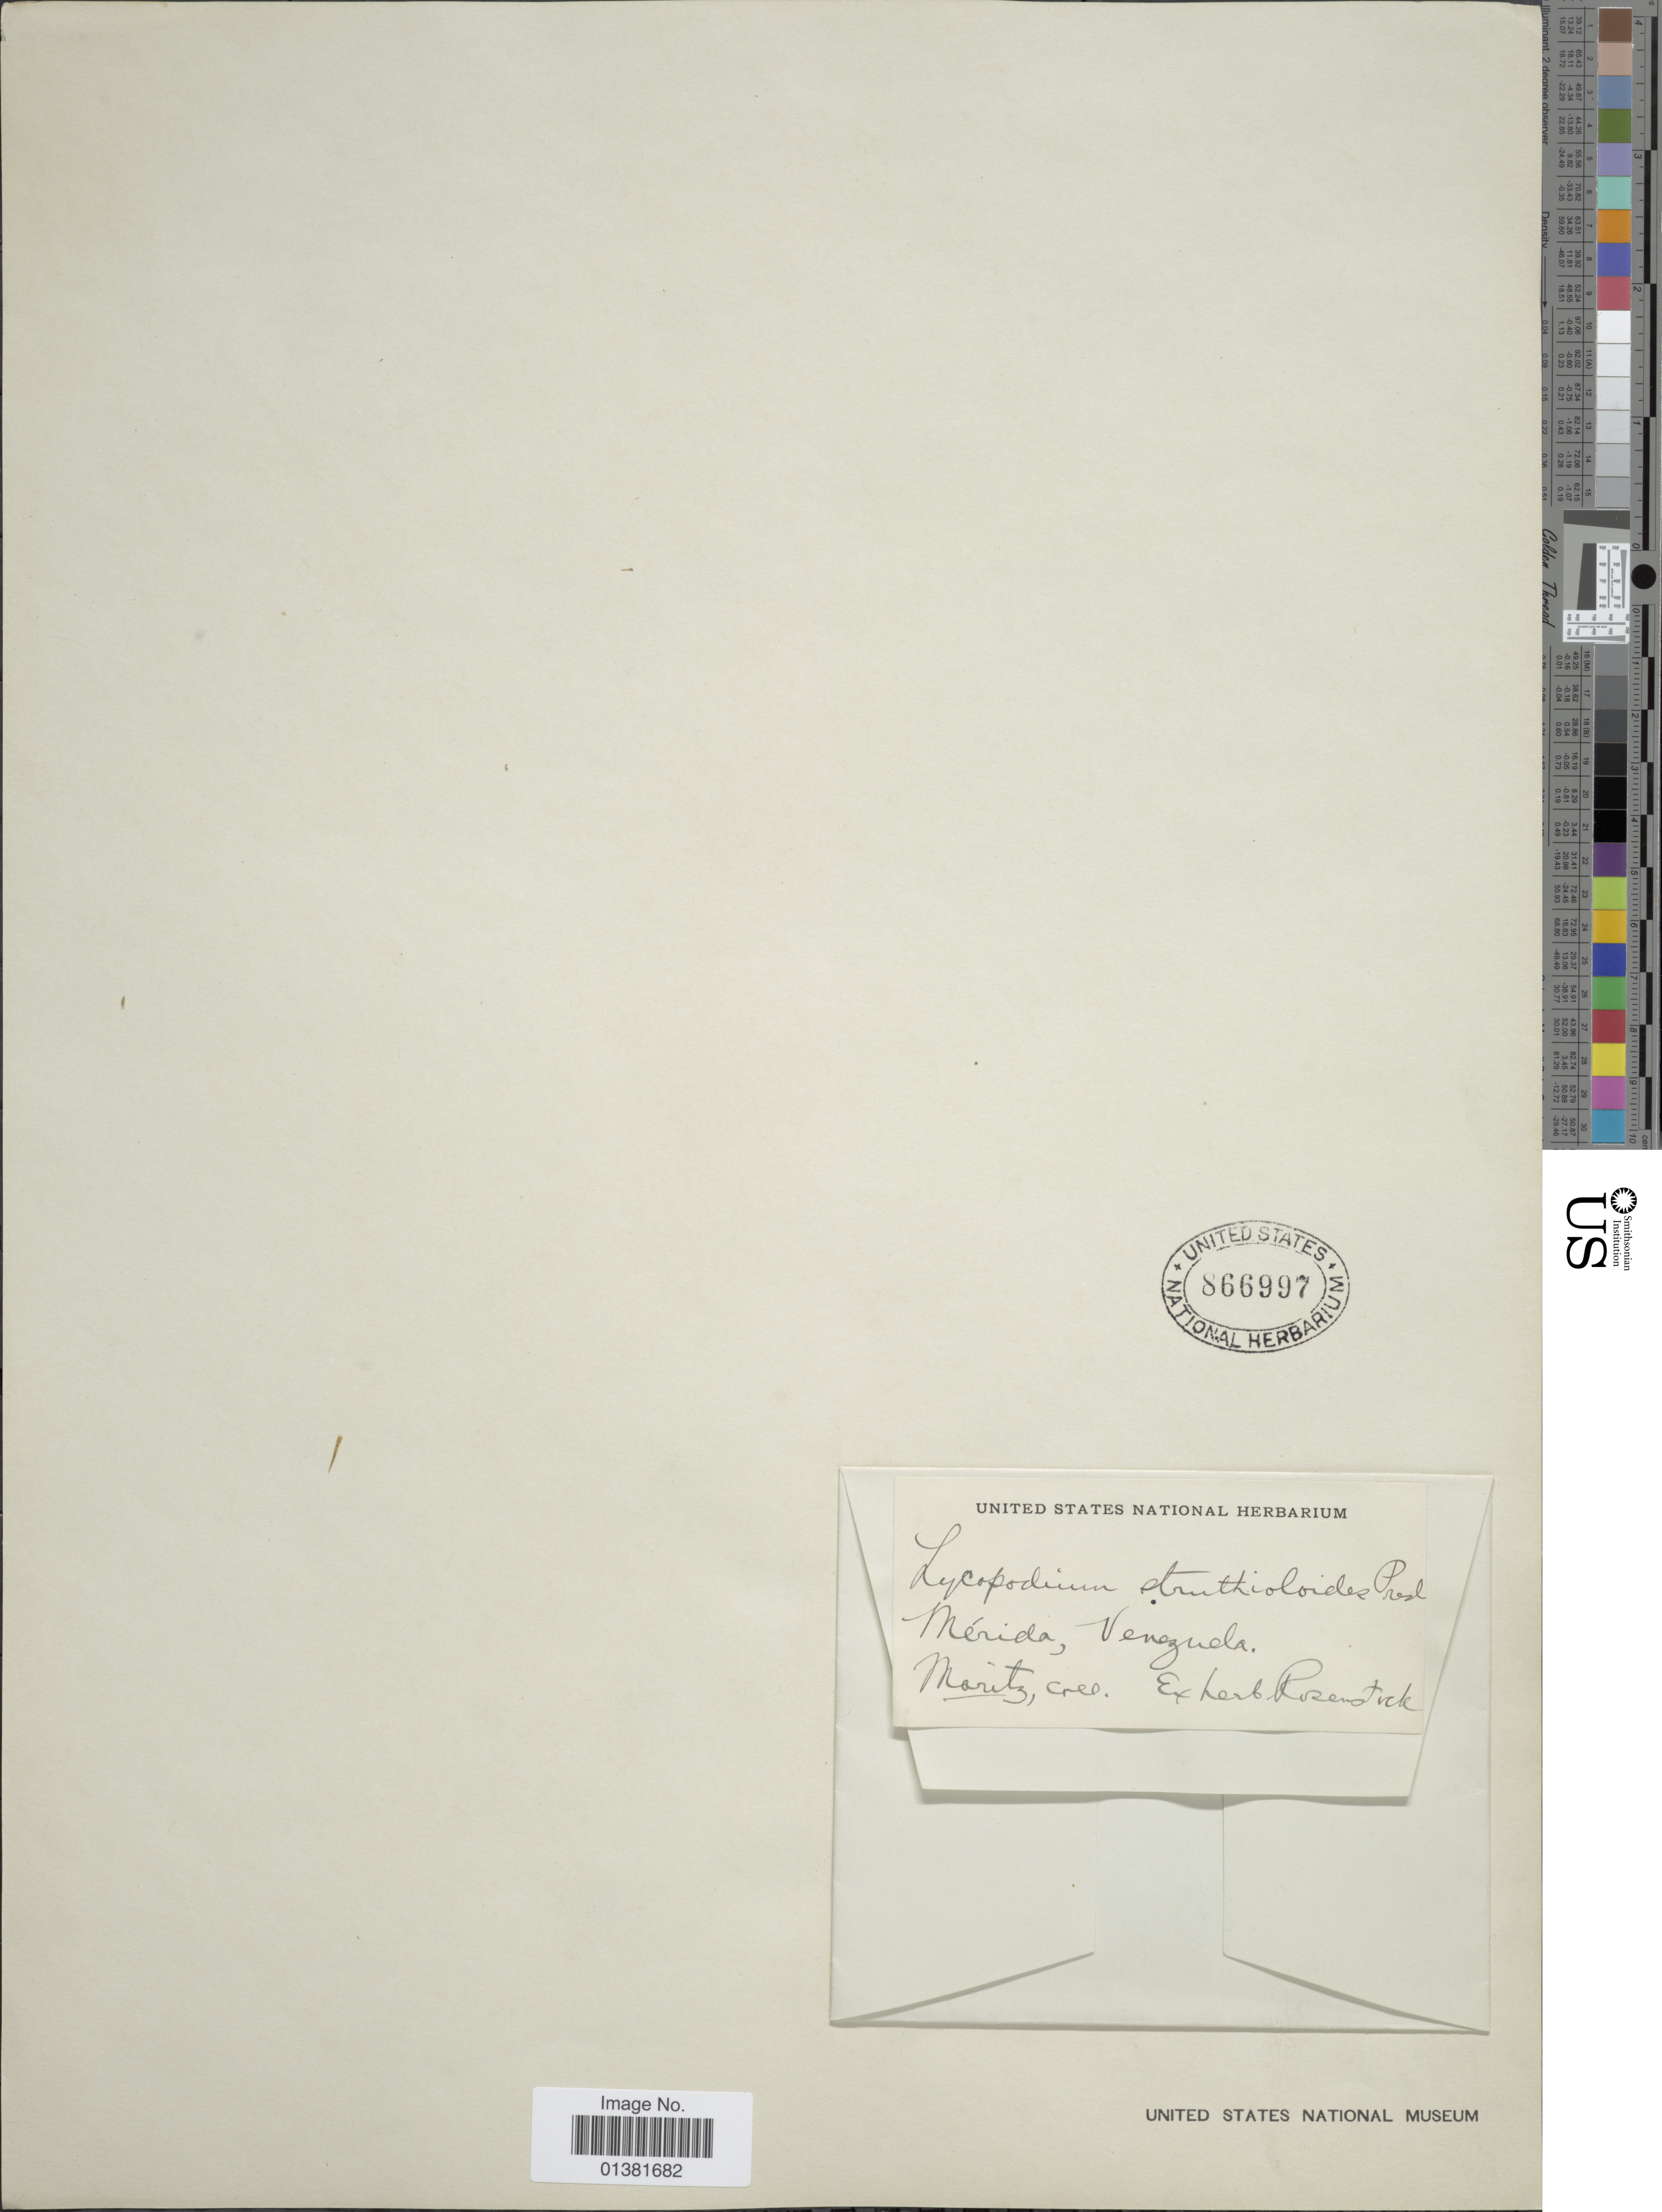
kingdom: Plantae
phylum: Tracheophyta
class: Lycopodiopsida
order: Lycopodiales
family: Lycopodiaceae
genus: Phlegmariurus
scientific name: Phlegmariurus sp.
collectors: Moritz, --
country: Venezuela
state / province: Mérida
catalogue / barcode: US 866997